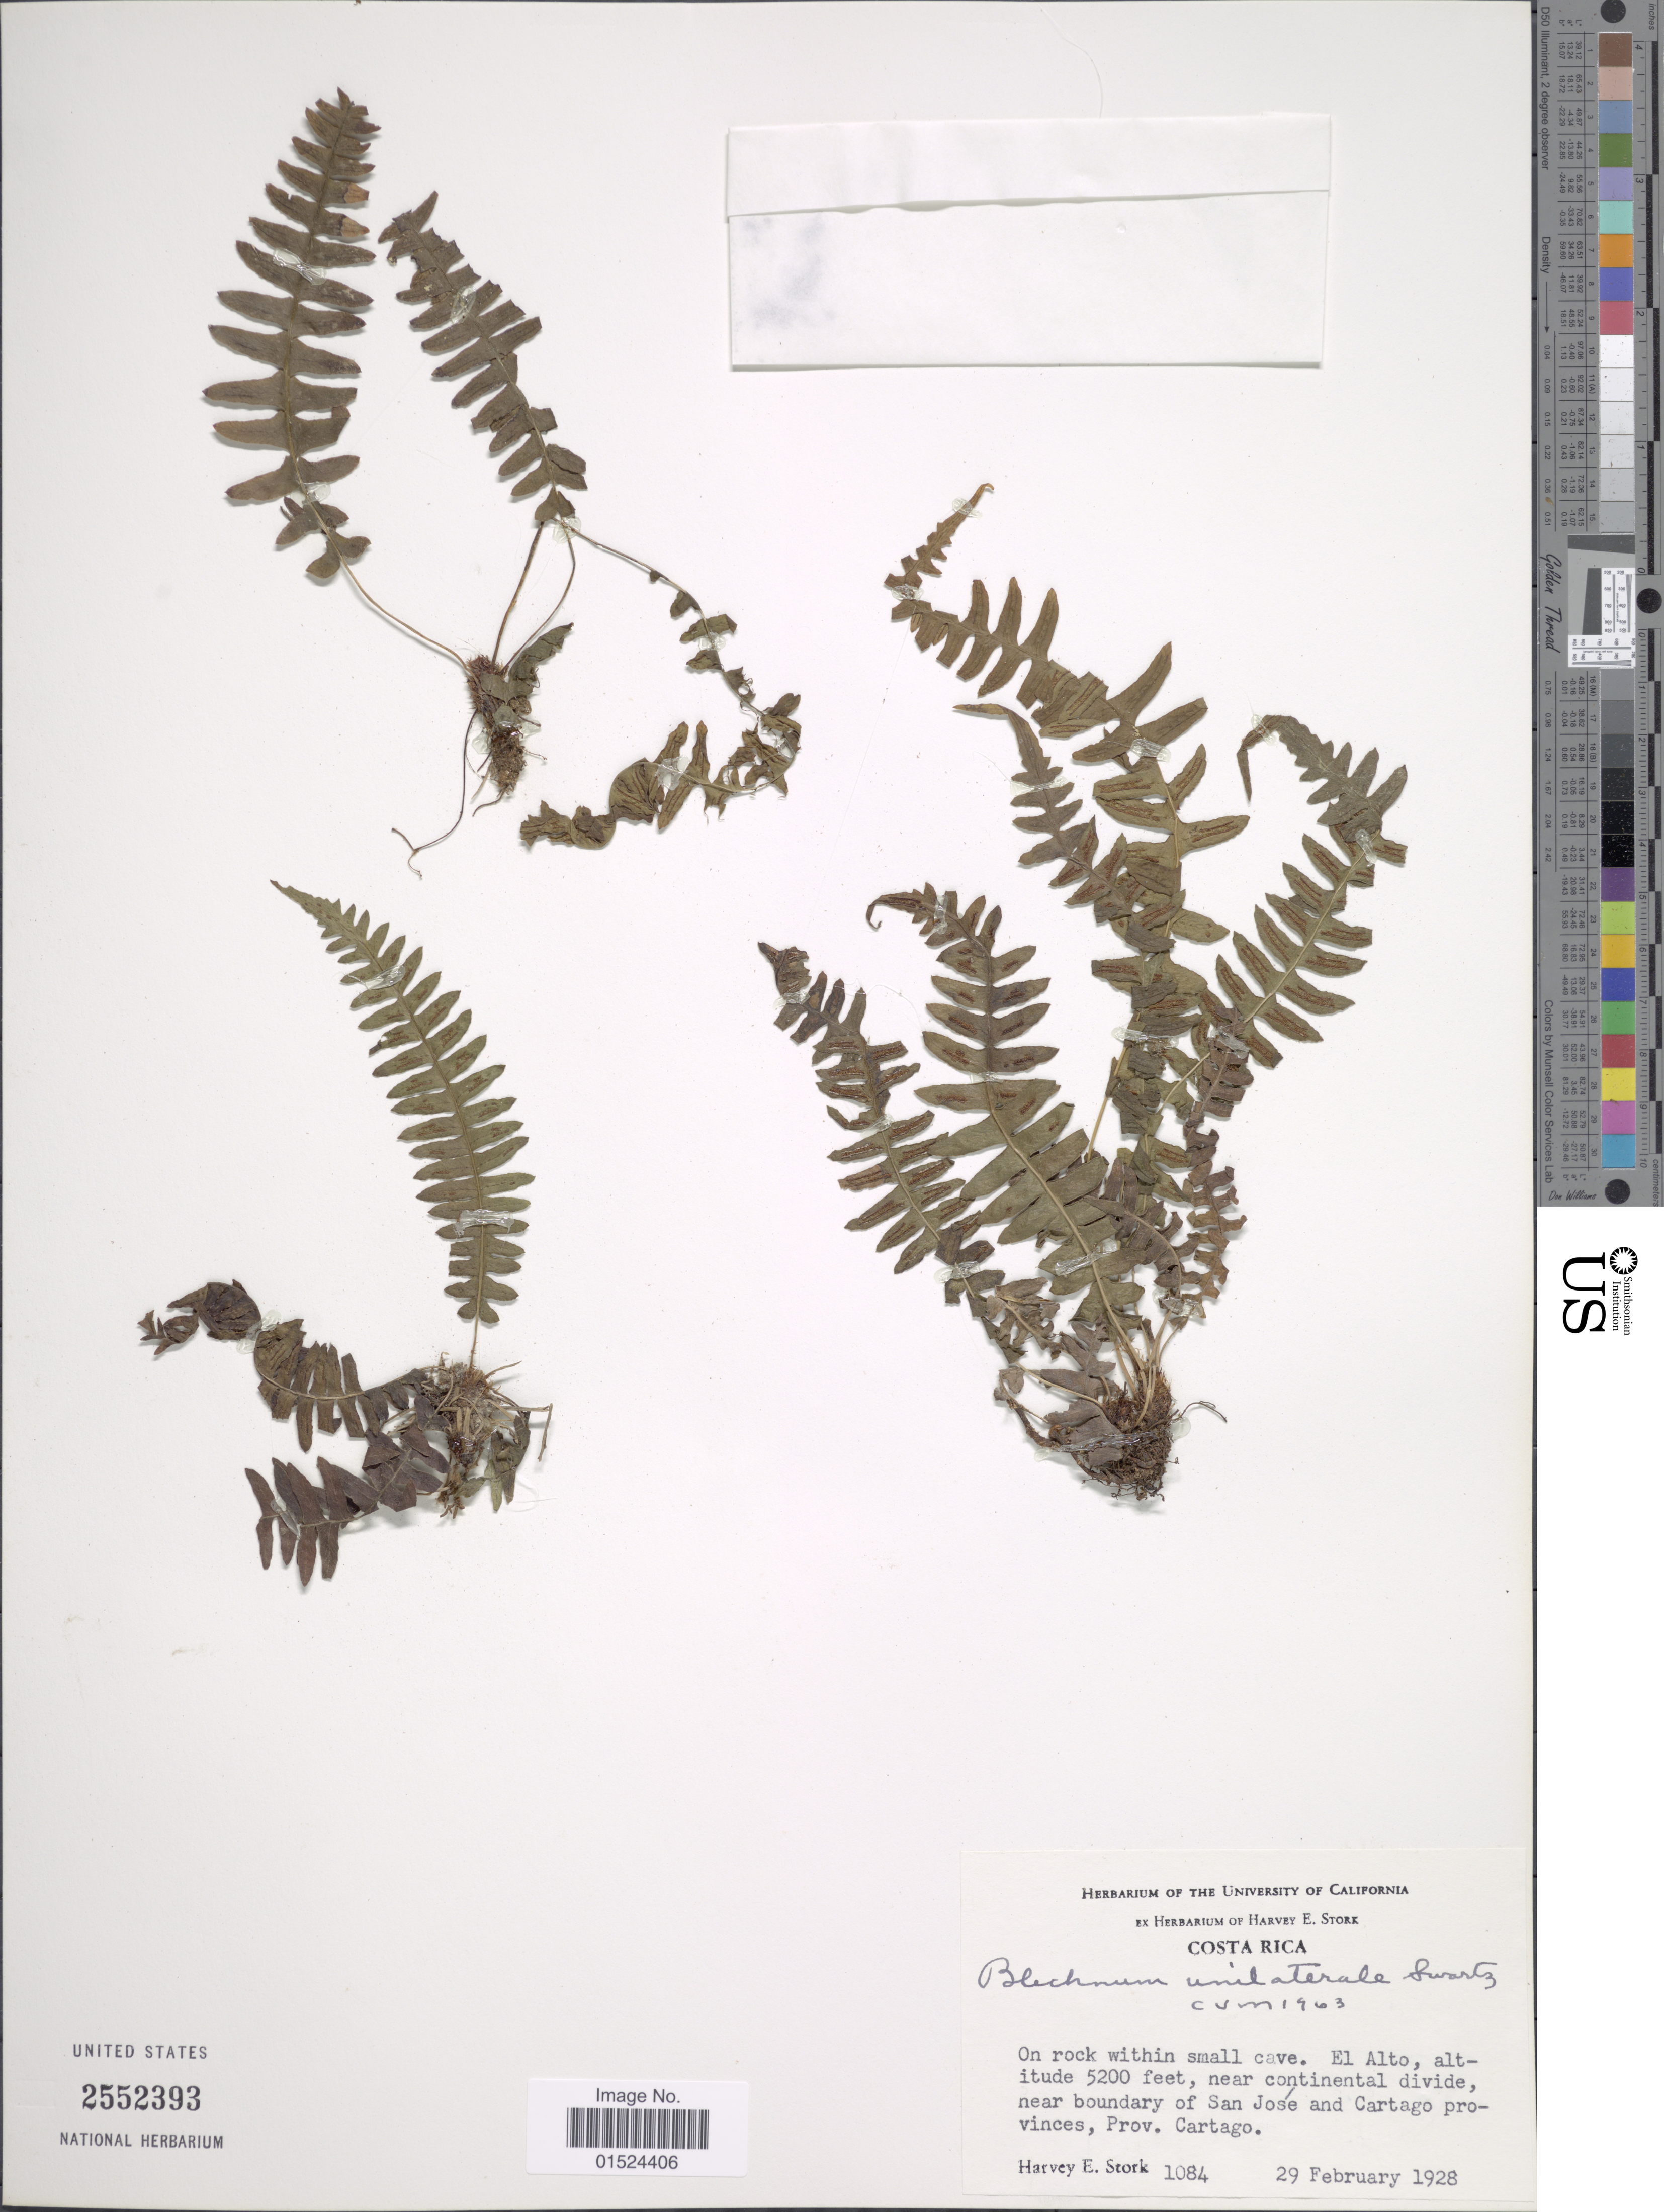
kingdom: Plantae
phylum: Tracheophyta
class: Polypodiopsida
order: Polypodiales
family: Blechnaceae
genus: Blechnum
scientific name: Blechnum polypodioides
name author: Raddi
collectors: H. E. Stork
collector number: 1084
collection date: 1928-02-29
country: Costa Rica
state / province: Cartago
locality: El Alto, near continental divide, near boundary of San José and Cartago provinces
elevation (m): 1585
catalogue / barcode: US 2552393